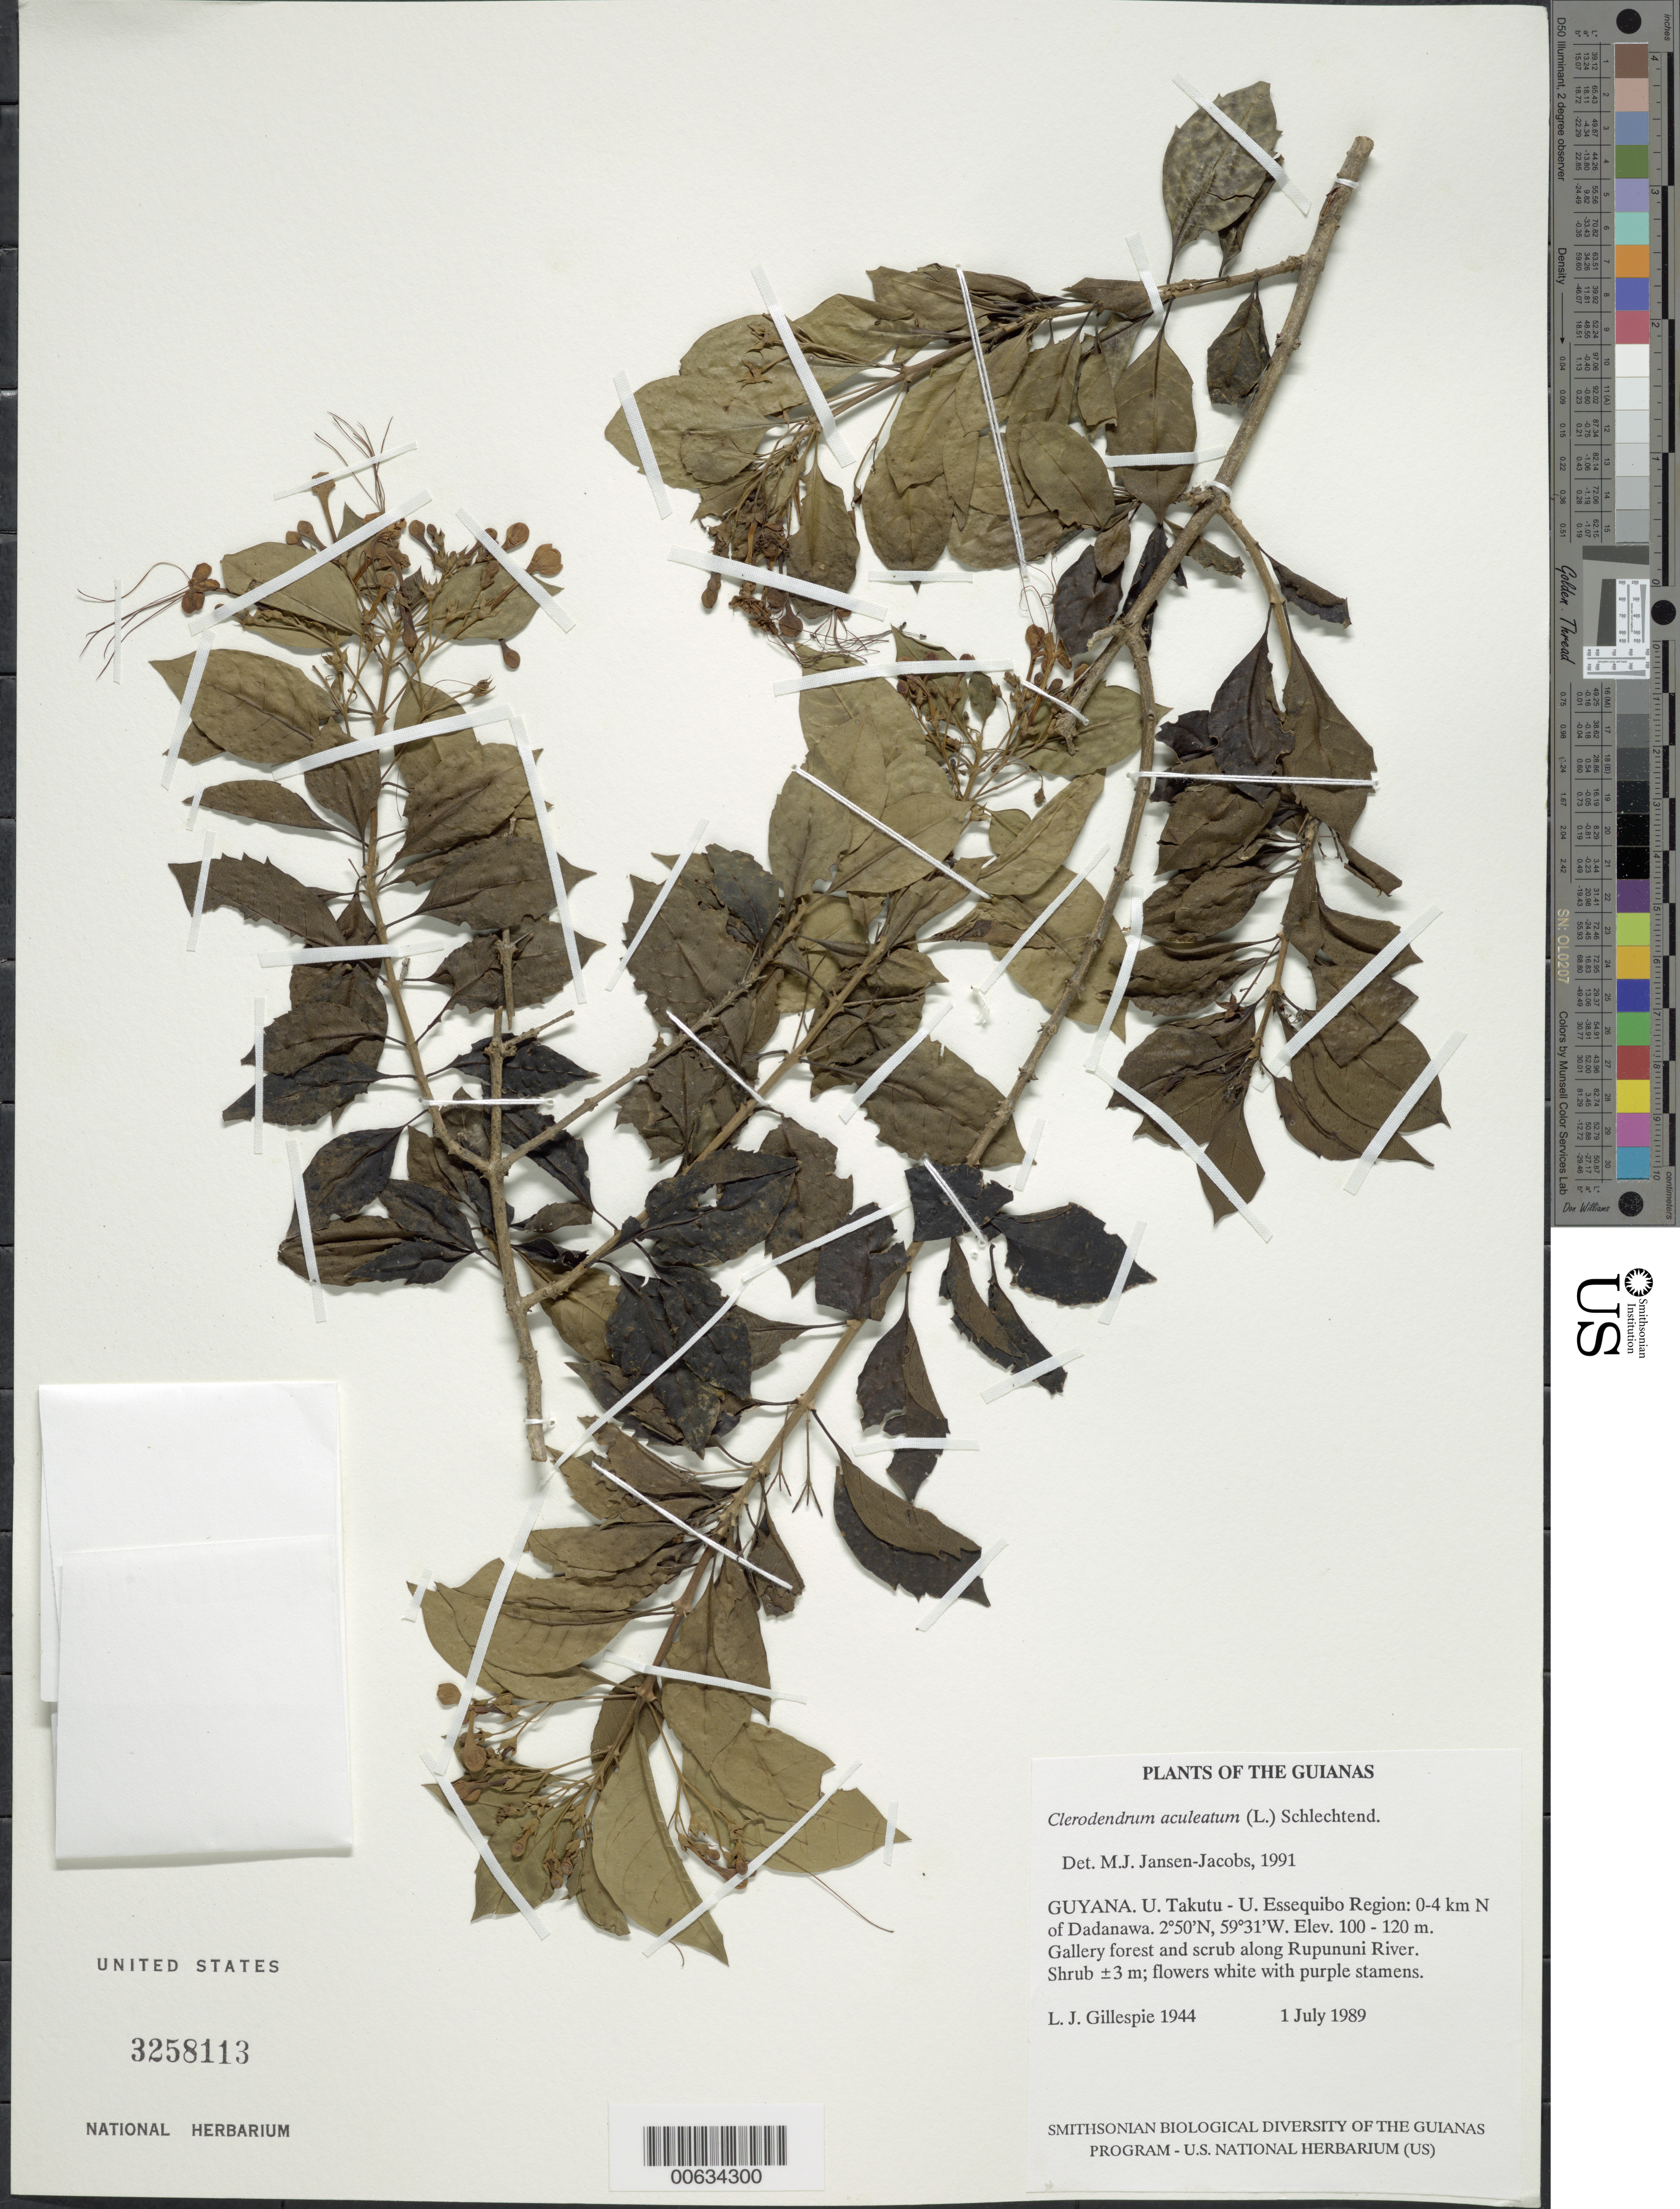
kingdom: Plantae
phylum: Tracheophyta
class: Magnoliopsida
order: Lamiales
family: Lamiaceae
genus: Clerodendrum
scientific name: Clerodendrum aculeatum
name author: (L.) Schltdl.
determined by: Jansen-Jacobs, M. J., (U), Nationaal Herbarium Nederland, Utrecht University branch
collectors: L. J. Gillespie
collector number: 1944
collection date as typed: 1 July 1989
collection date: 1989-07-01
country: Guyana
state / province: U. Takutu-U. Essequibo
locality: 0-4 km N of Dadanawa. Along Rupununi River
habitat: Gallery forest and scrub along river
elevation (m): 100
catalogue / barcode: US 3258113